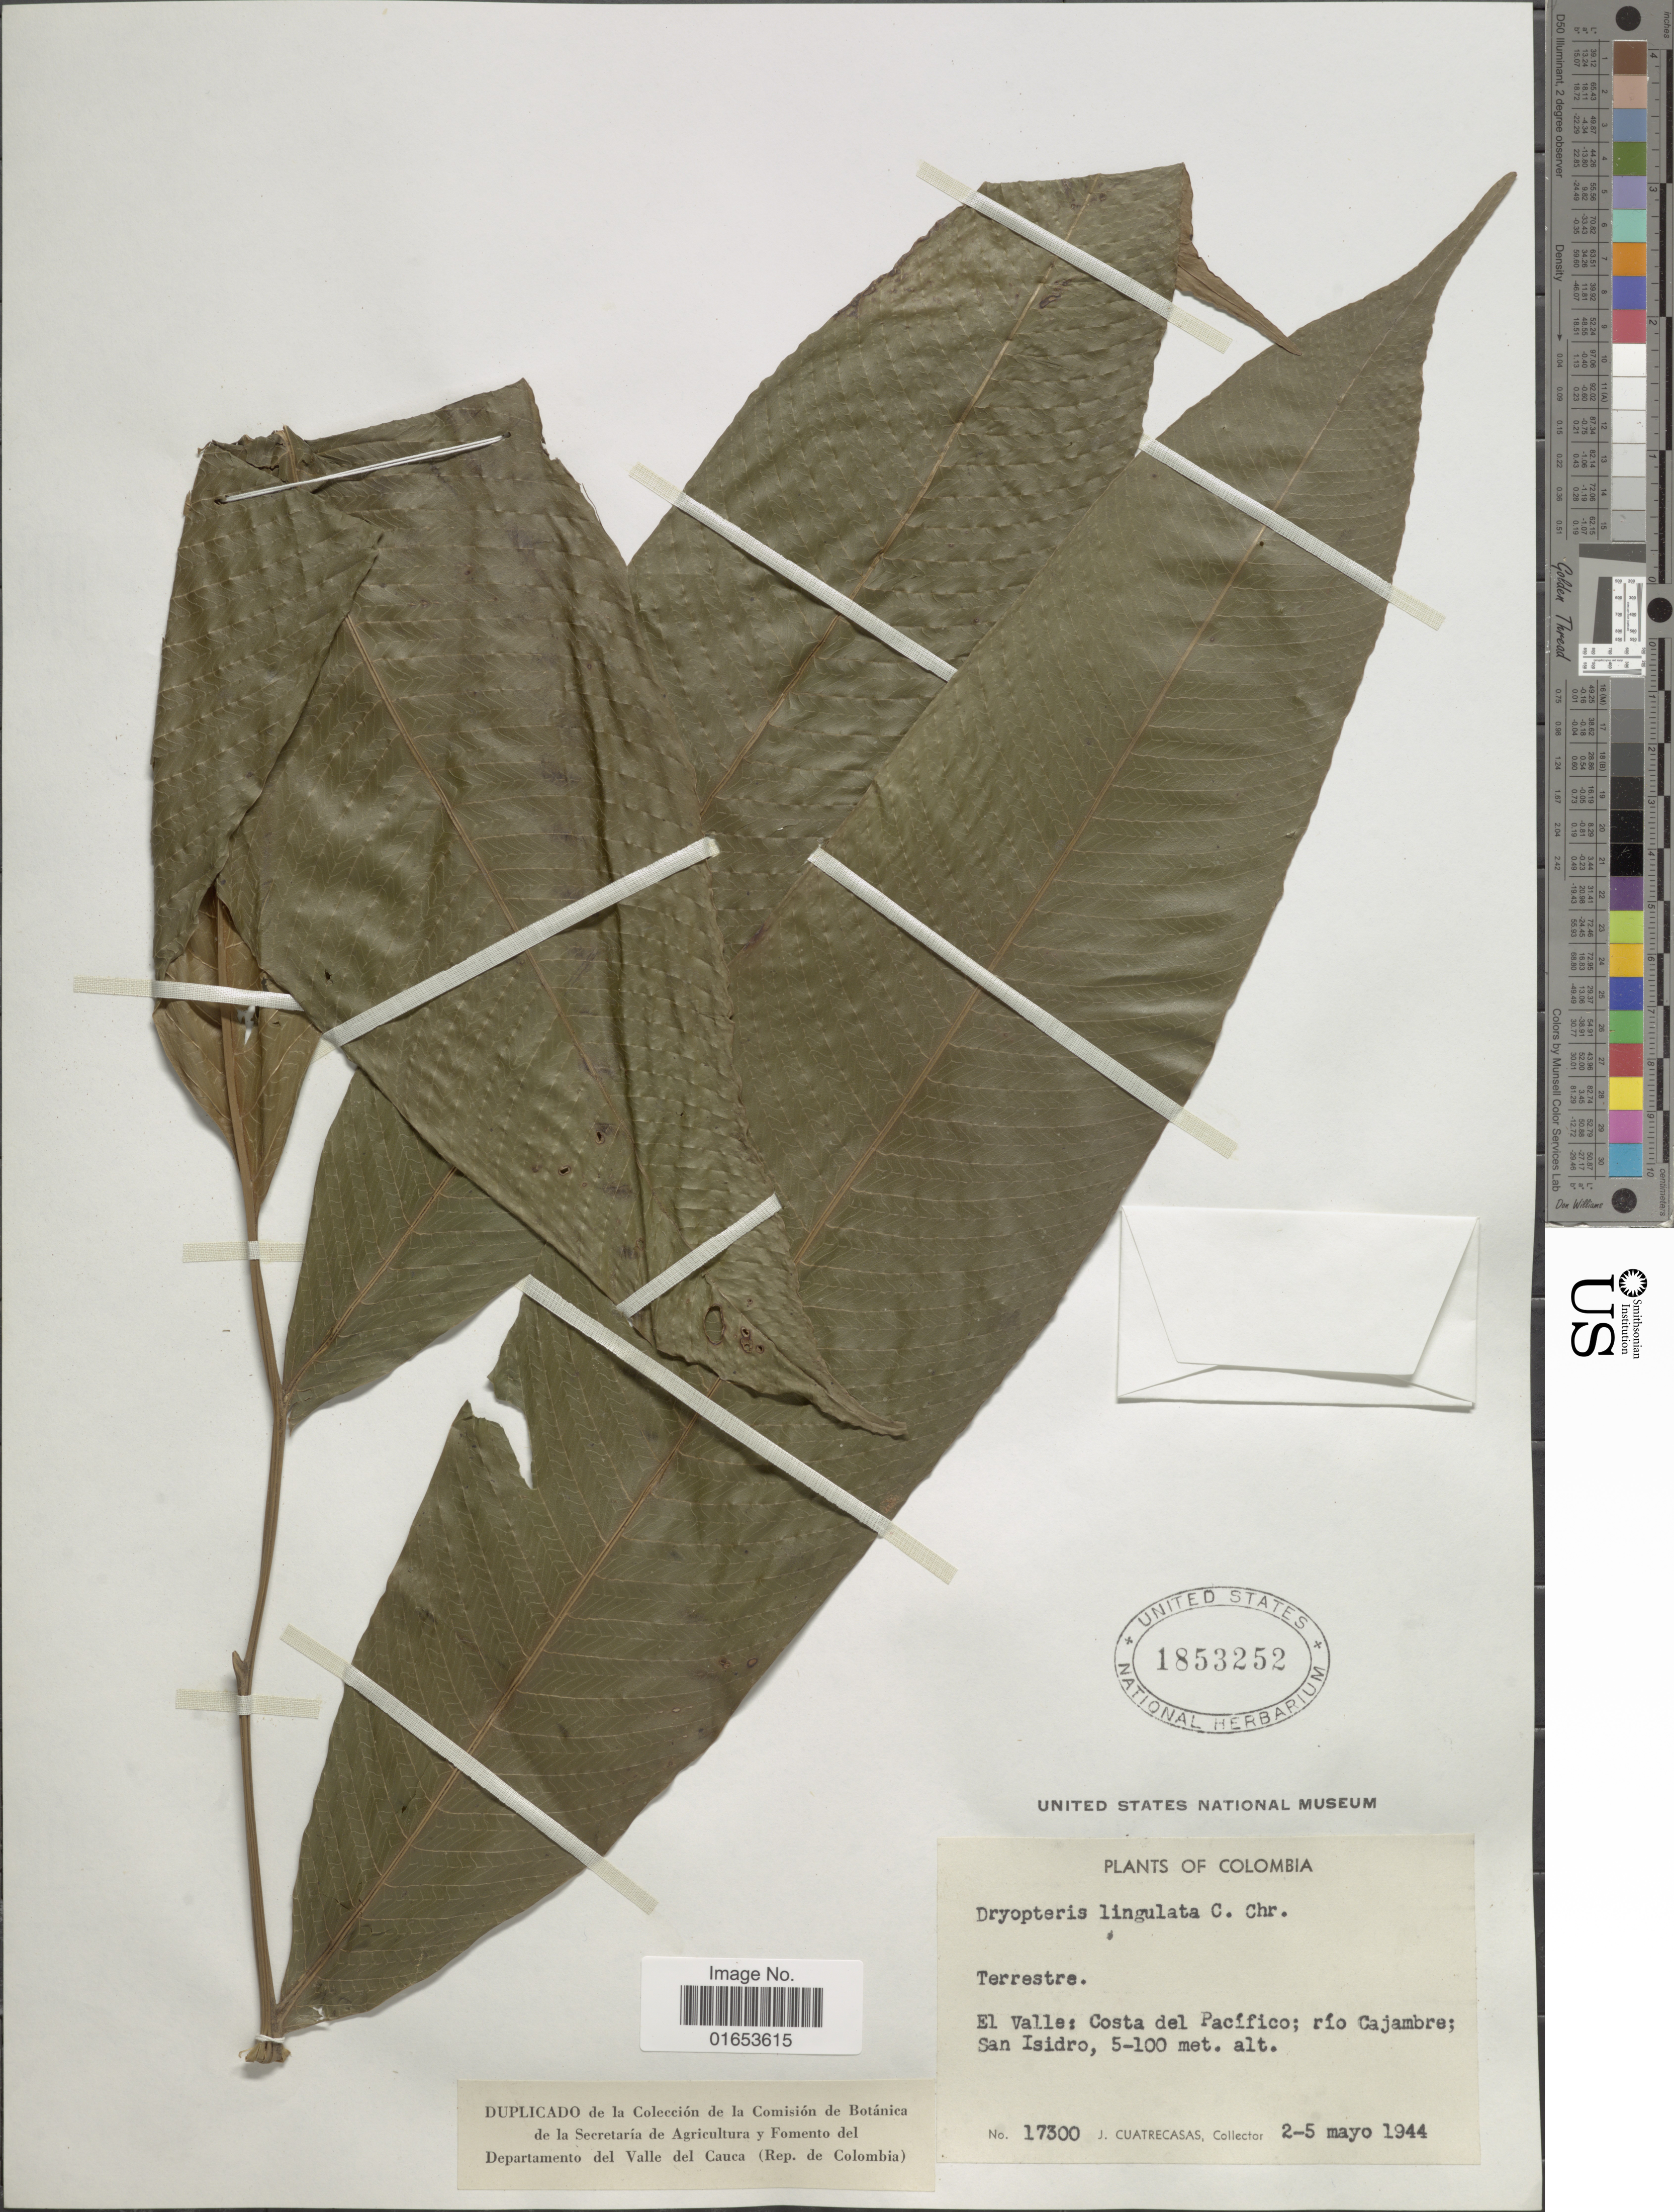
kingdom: Plantae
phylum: Tracheophyta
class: Polypodiopsida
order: Polypodiales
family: Thelypteridaceae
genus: Meniscium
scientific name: Meniscium lingulatum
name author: (C. Chr.) Pic. Serm.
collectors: J. Cuatrecasas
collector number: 17300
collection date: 1944-05-02/1944-05-05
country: Colombia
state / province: Valle del Cauca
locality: El Valle: Costa del Pacifico; río Cajambre; San Isidro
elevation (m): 5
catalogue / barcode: US 1853252